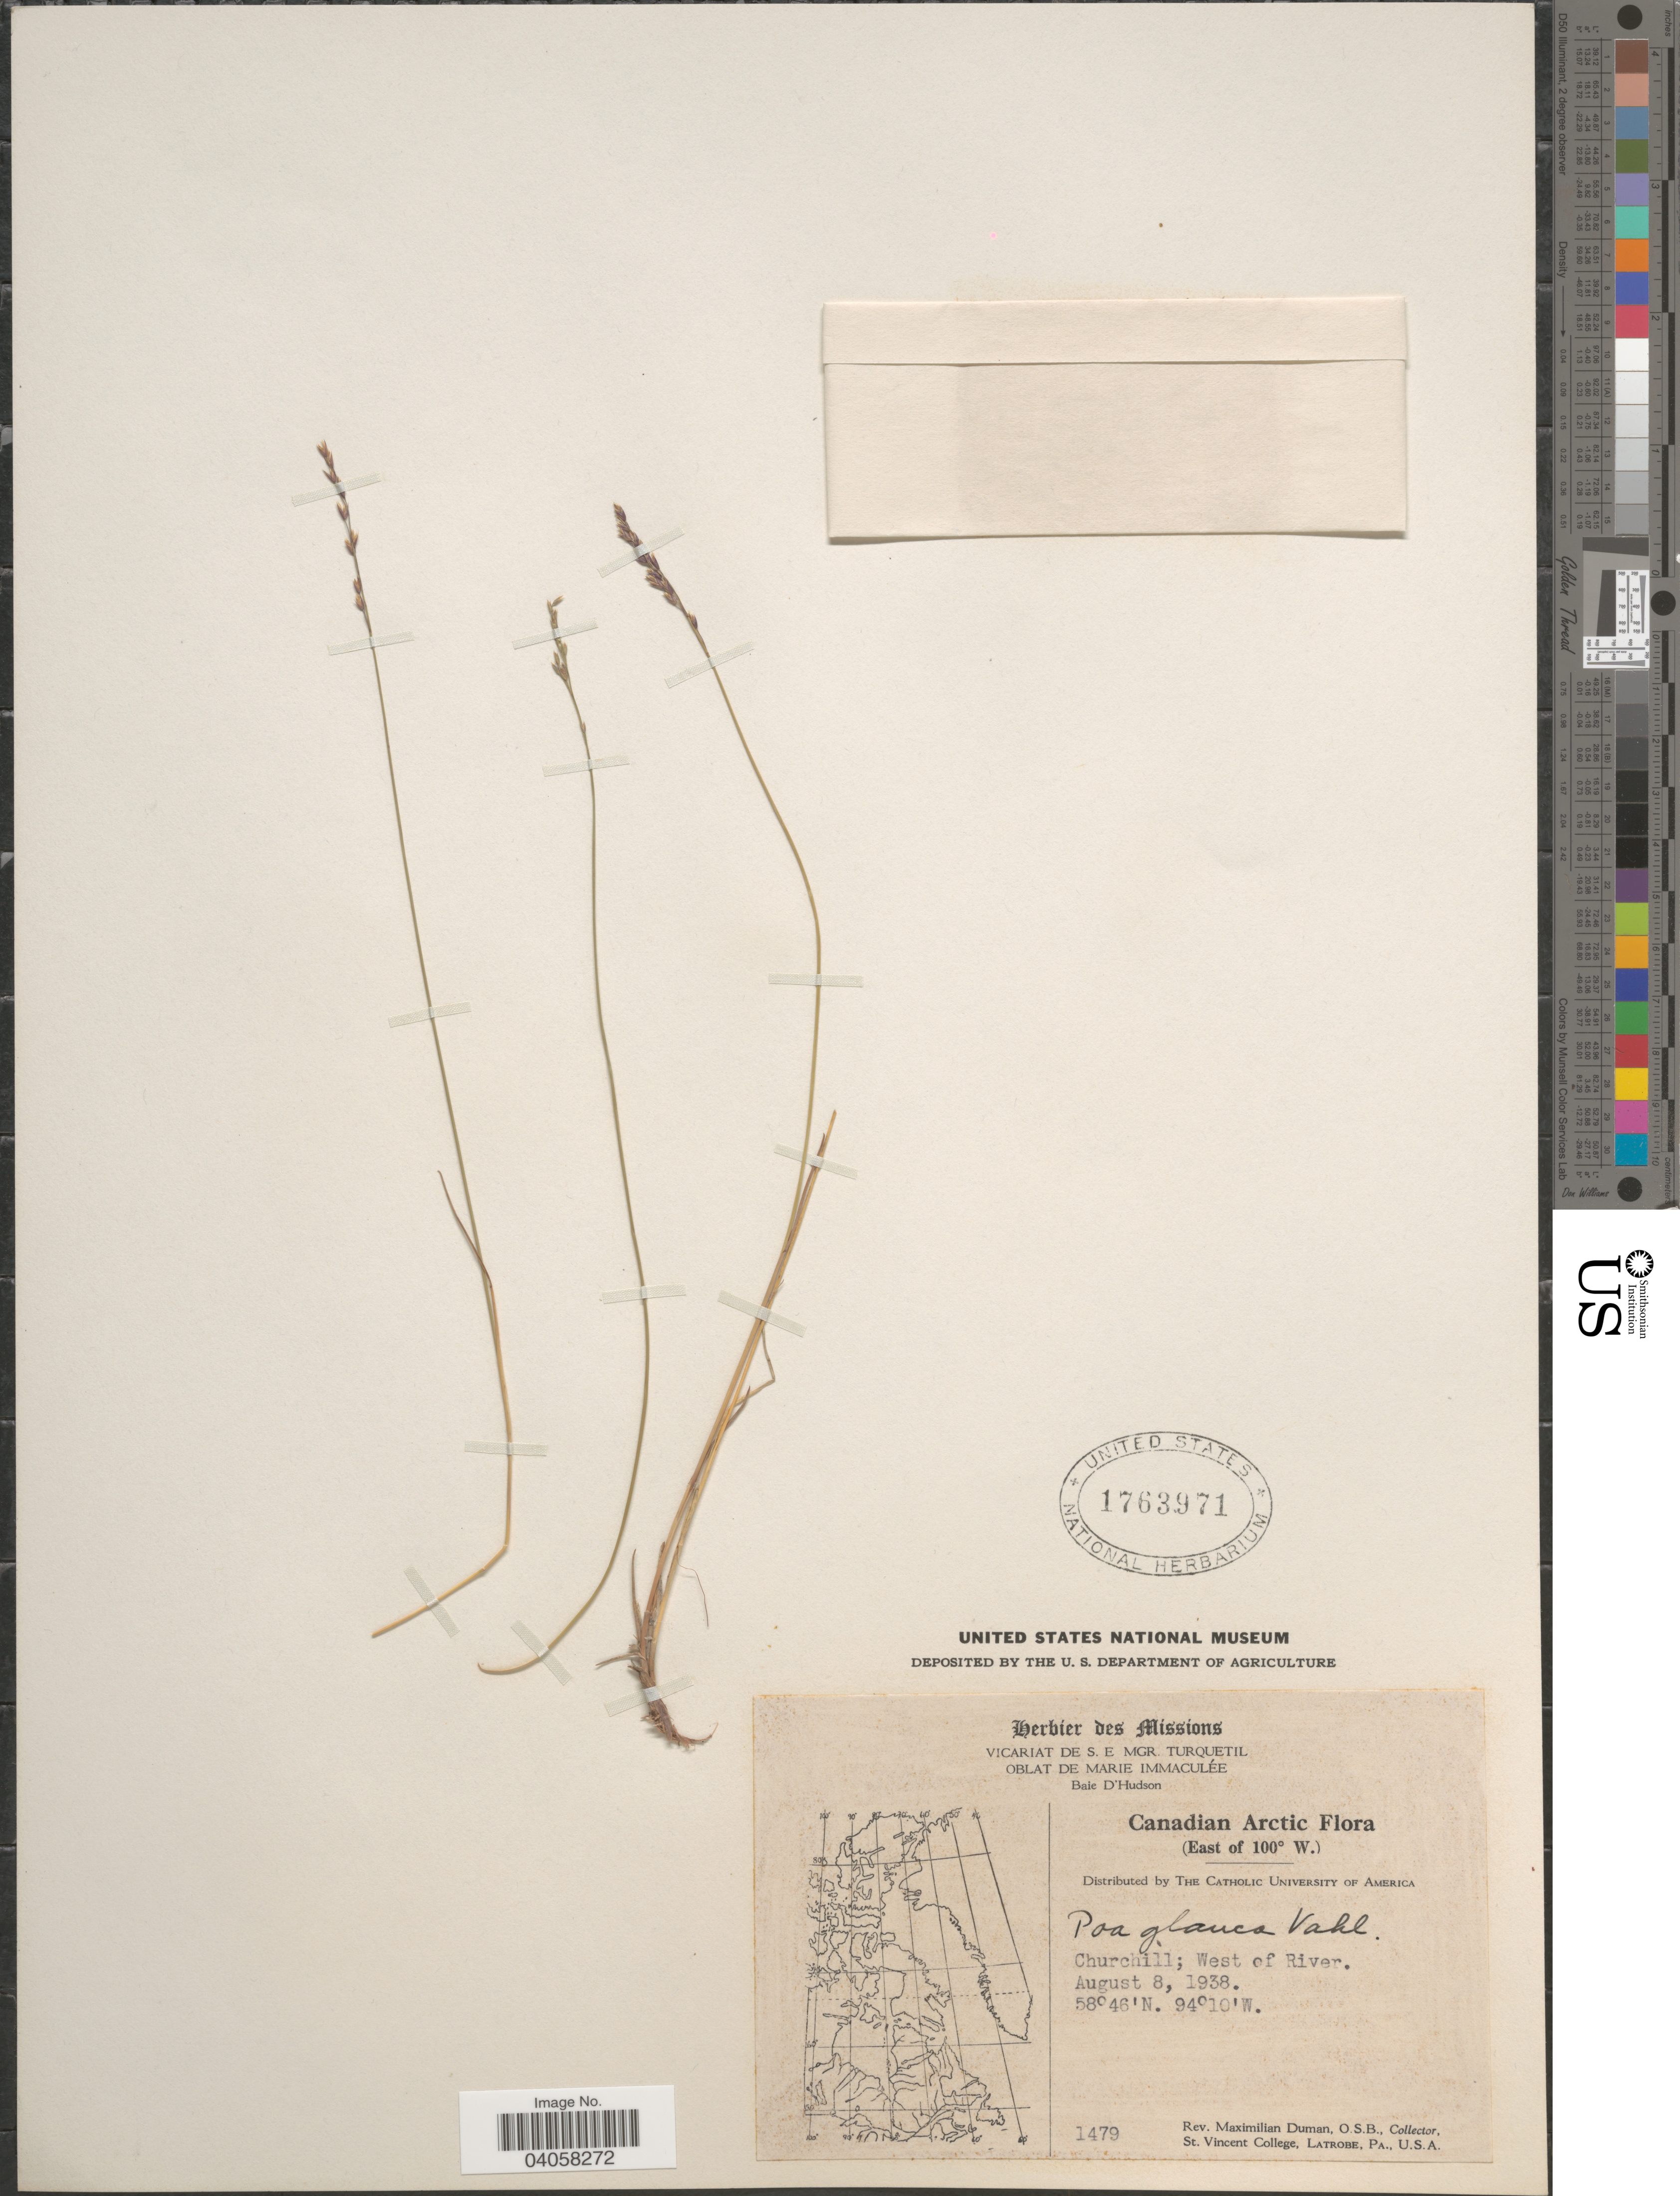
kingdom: Plantae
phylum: Tracheophyta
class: Liliopsida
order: Poales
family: Poaceae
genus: Poa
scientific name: Poa glauca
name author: Vahl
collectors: M. Duman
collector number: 1479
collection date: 1938-08-08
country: Canada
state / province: Manitoba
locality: Canadian Arctic (East of 100° W.) Churchill; West of River.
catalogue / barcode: US 1763971